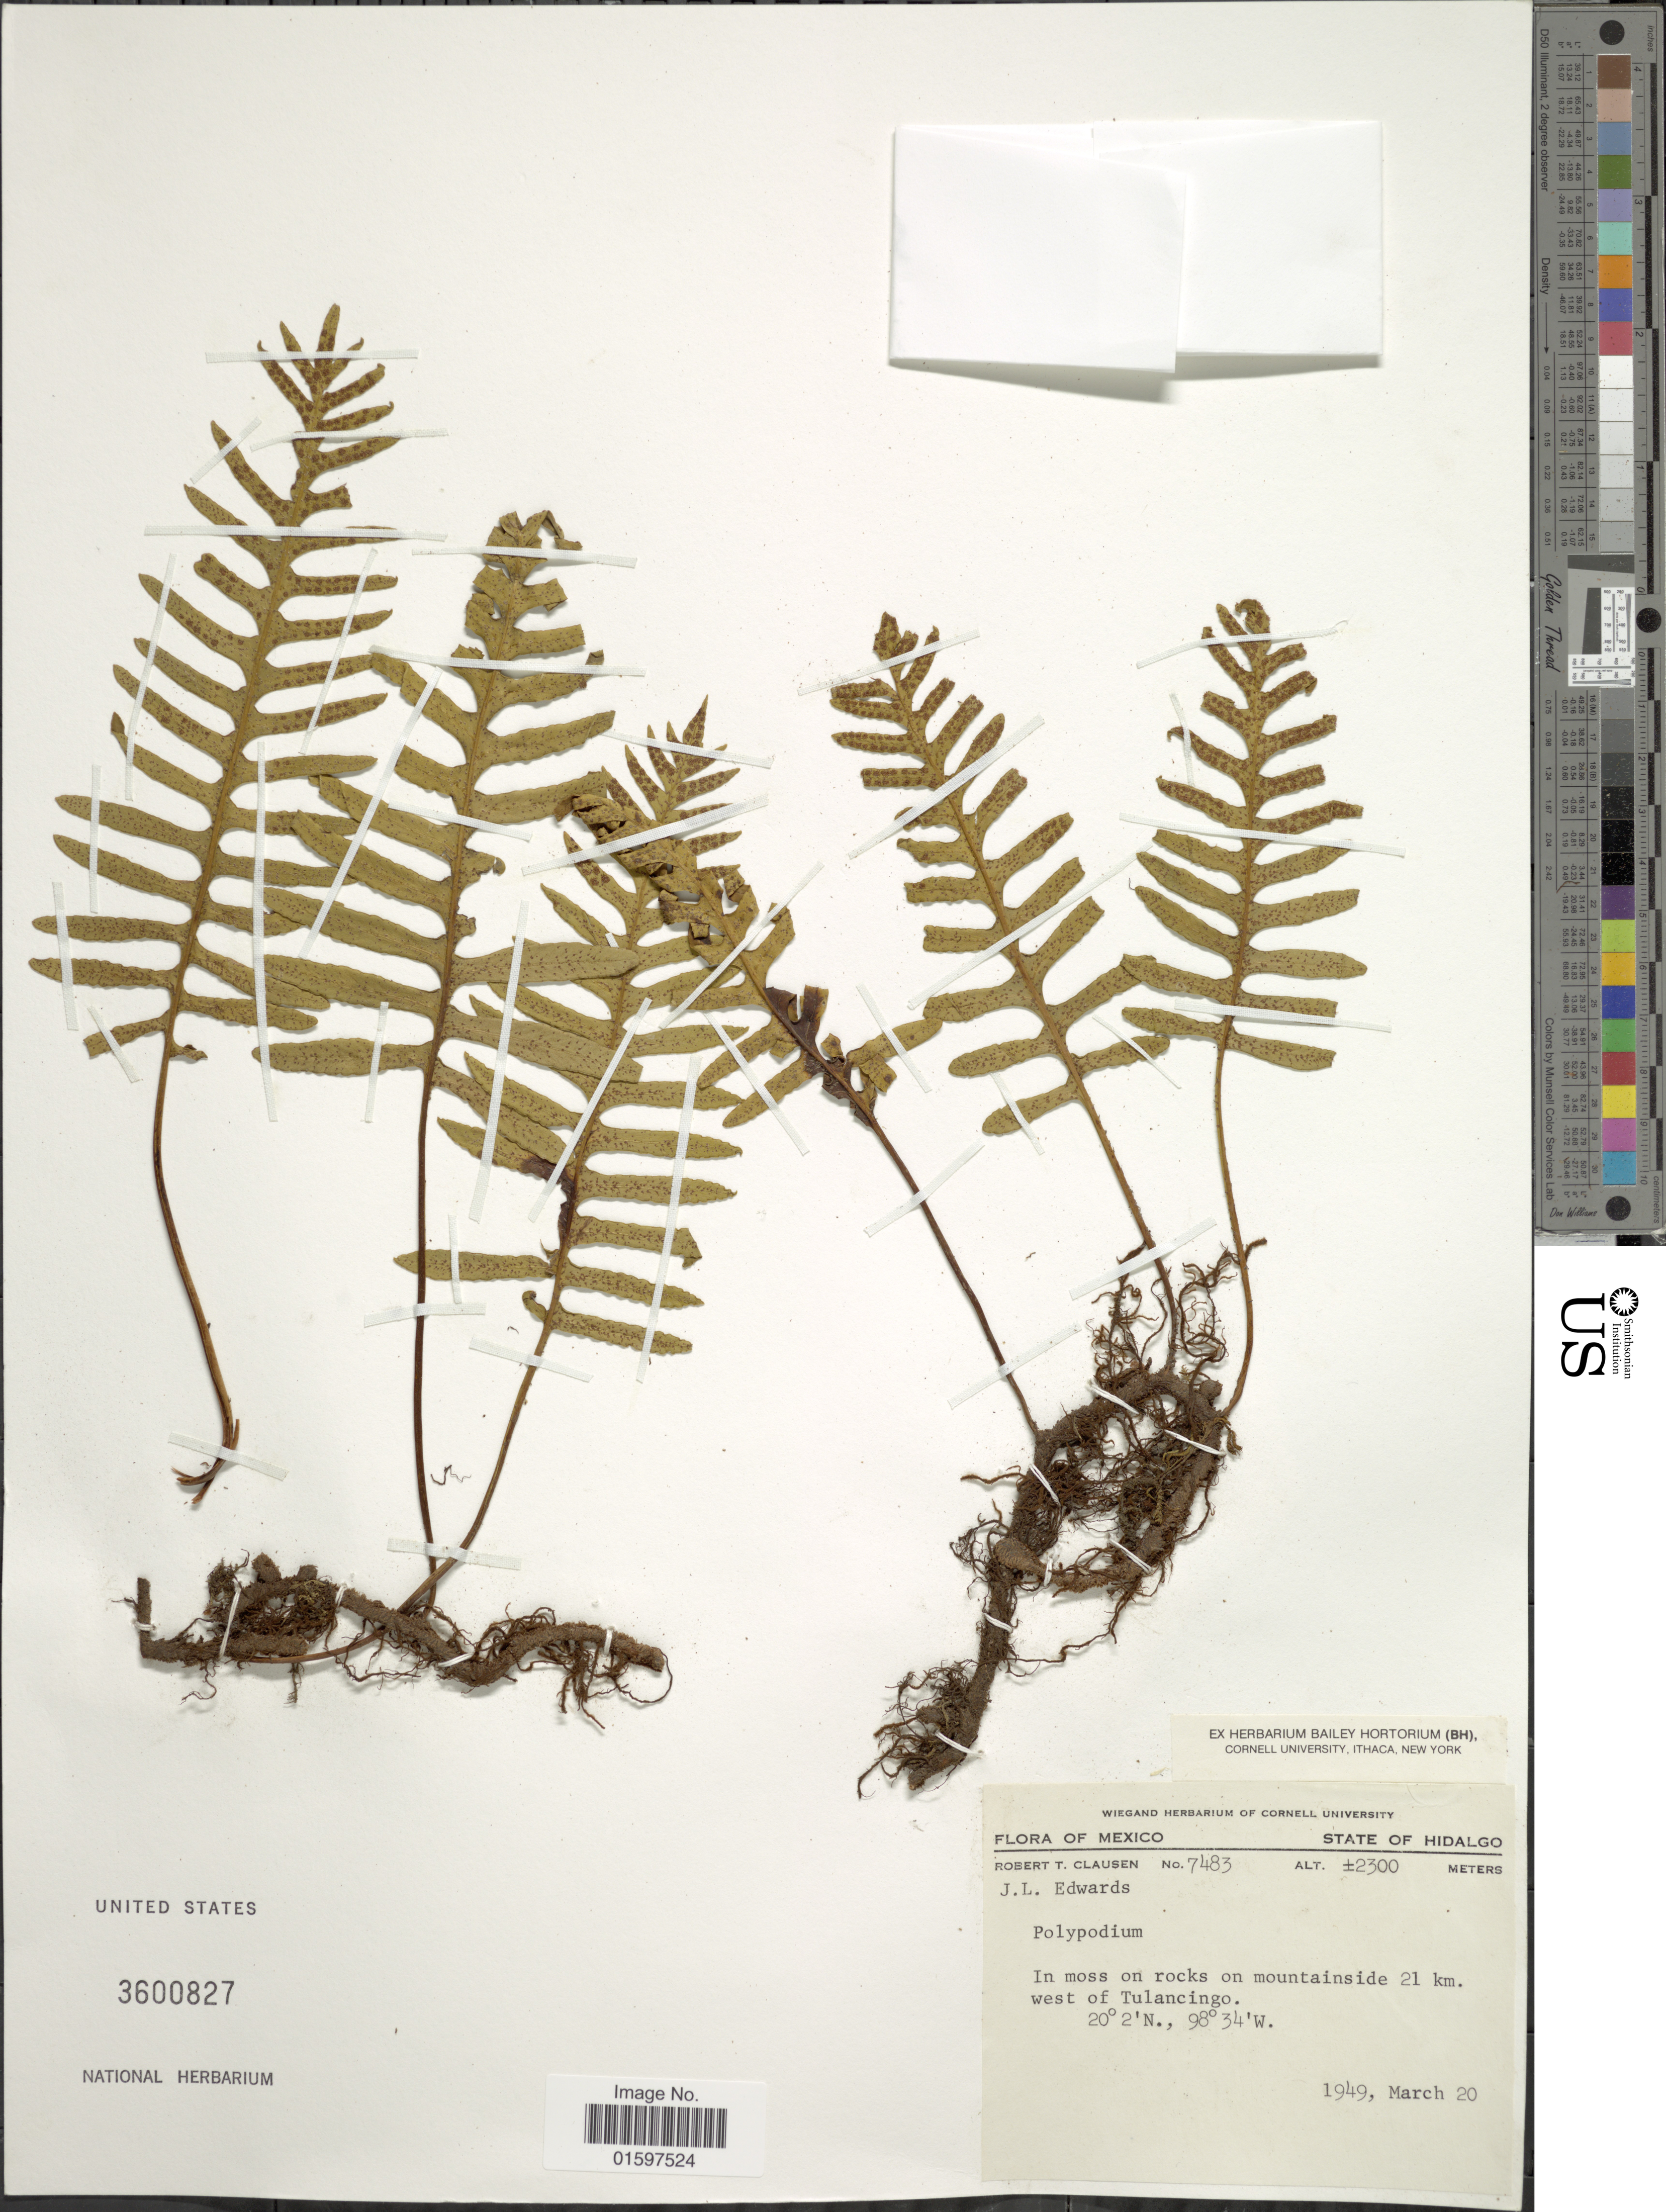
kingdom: Plantae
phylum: Tracheophyta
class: Polypodiopsida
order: Polypodiales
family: Polypodiaceae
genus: Pleopeltis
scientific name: Pleopeltis guttata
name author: (Maxon) E.G. Andrews & Windham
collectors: J. Edwards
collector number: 7483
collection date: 1949-03-20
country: Mexico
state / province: Hidalgo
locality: Mexico, State of Hidalgo, in moss on rocks on mountainside 21 km. west of Tulancingo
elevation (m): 2300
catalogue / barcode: US 3600827